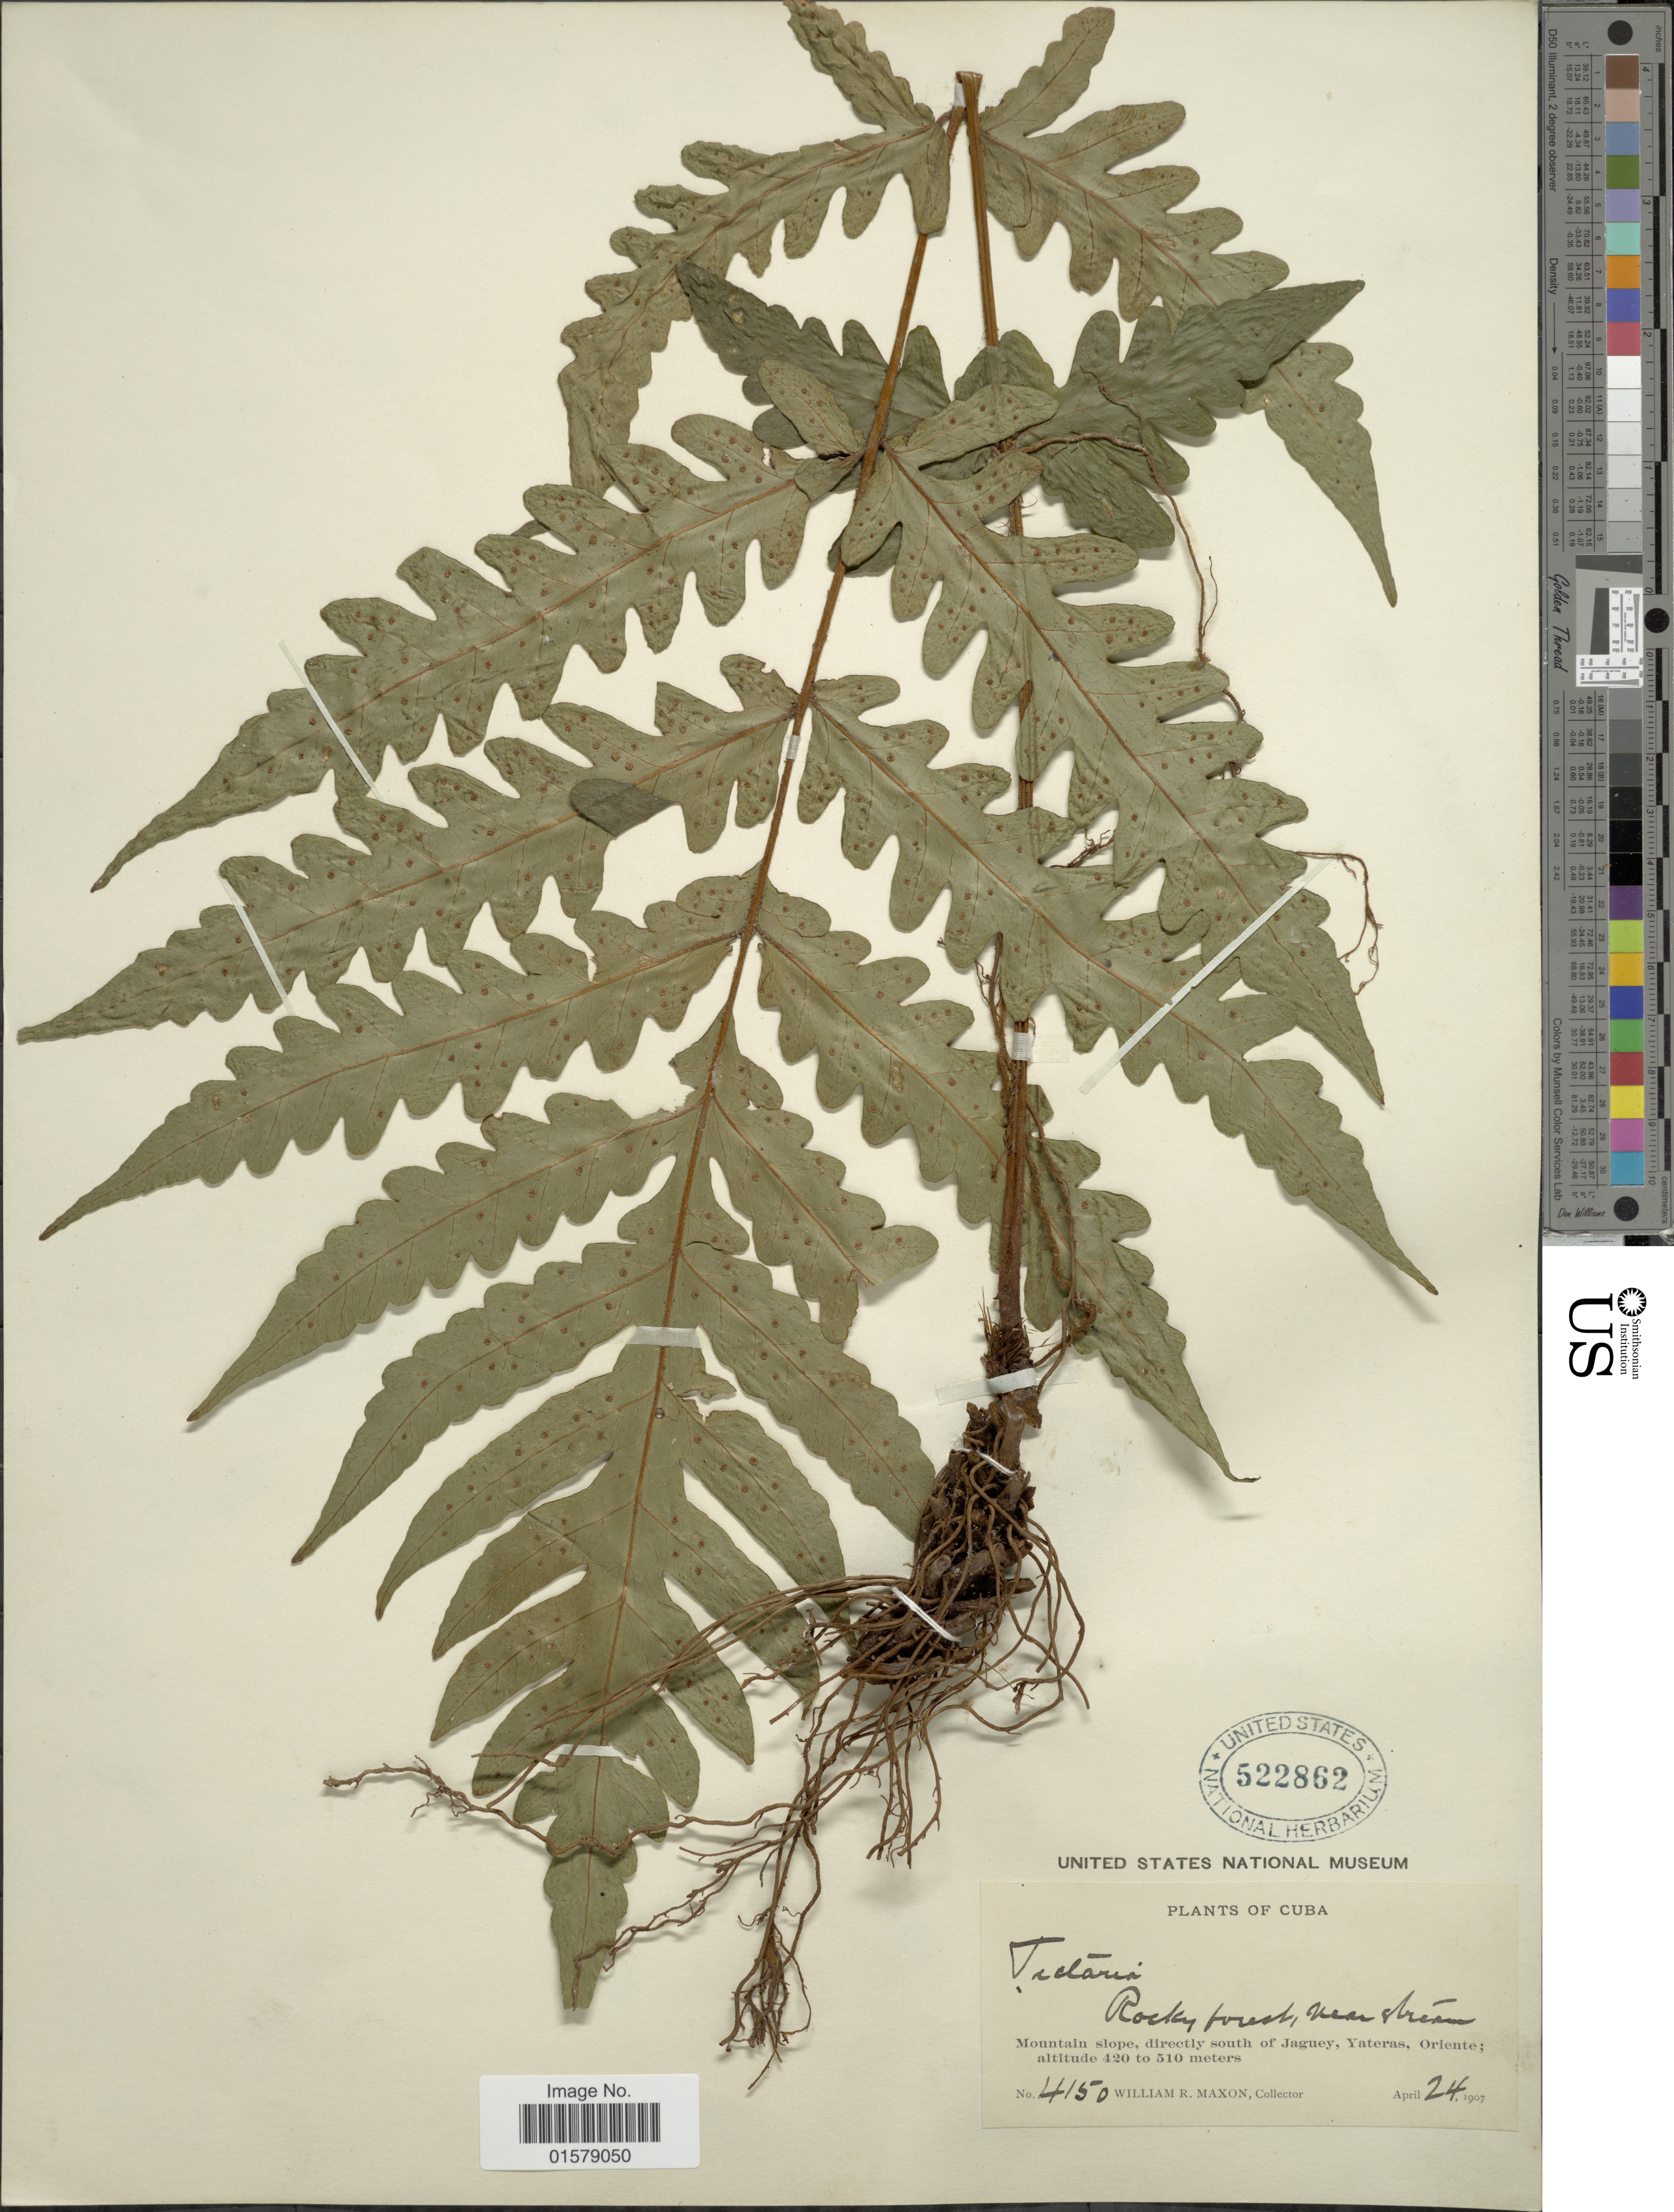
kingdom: Plantae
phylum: Tracheophyta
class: Polypodiopsida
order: Polypodiales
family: Tectariaceae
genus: Tectaria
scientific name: Tectaria cicutaria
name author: (L.) Copel.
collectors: W. R. Maxon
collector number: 4150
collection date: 1907-04-24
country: Cuba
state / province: Oriente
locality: Mountain slope, directly south of Jaguey, Yateras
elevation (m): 420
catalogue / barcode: US 522862